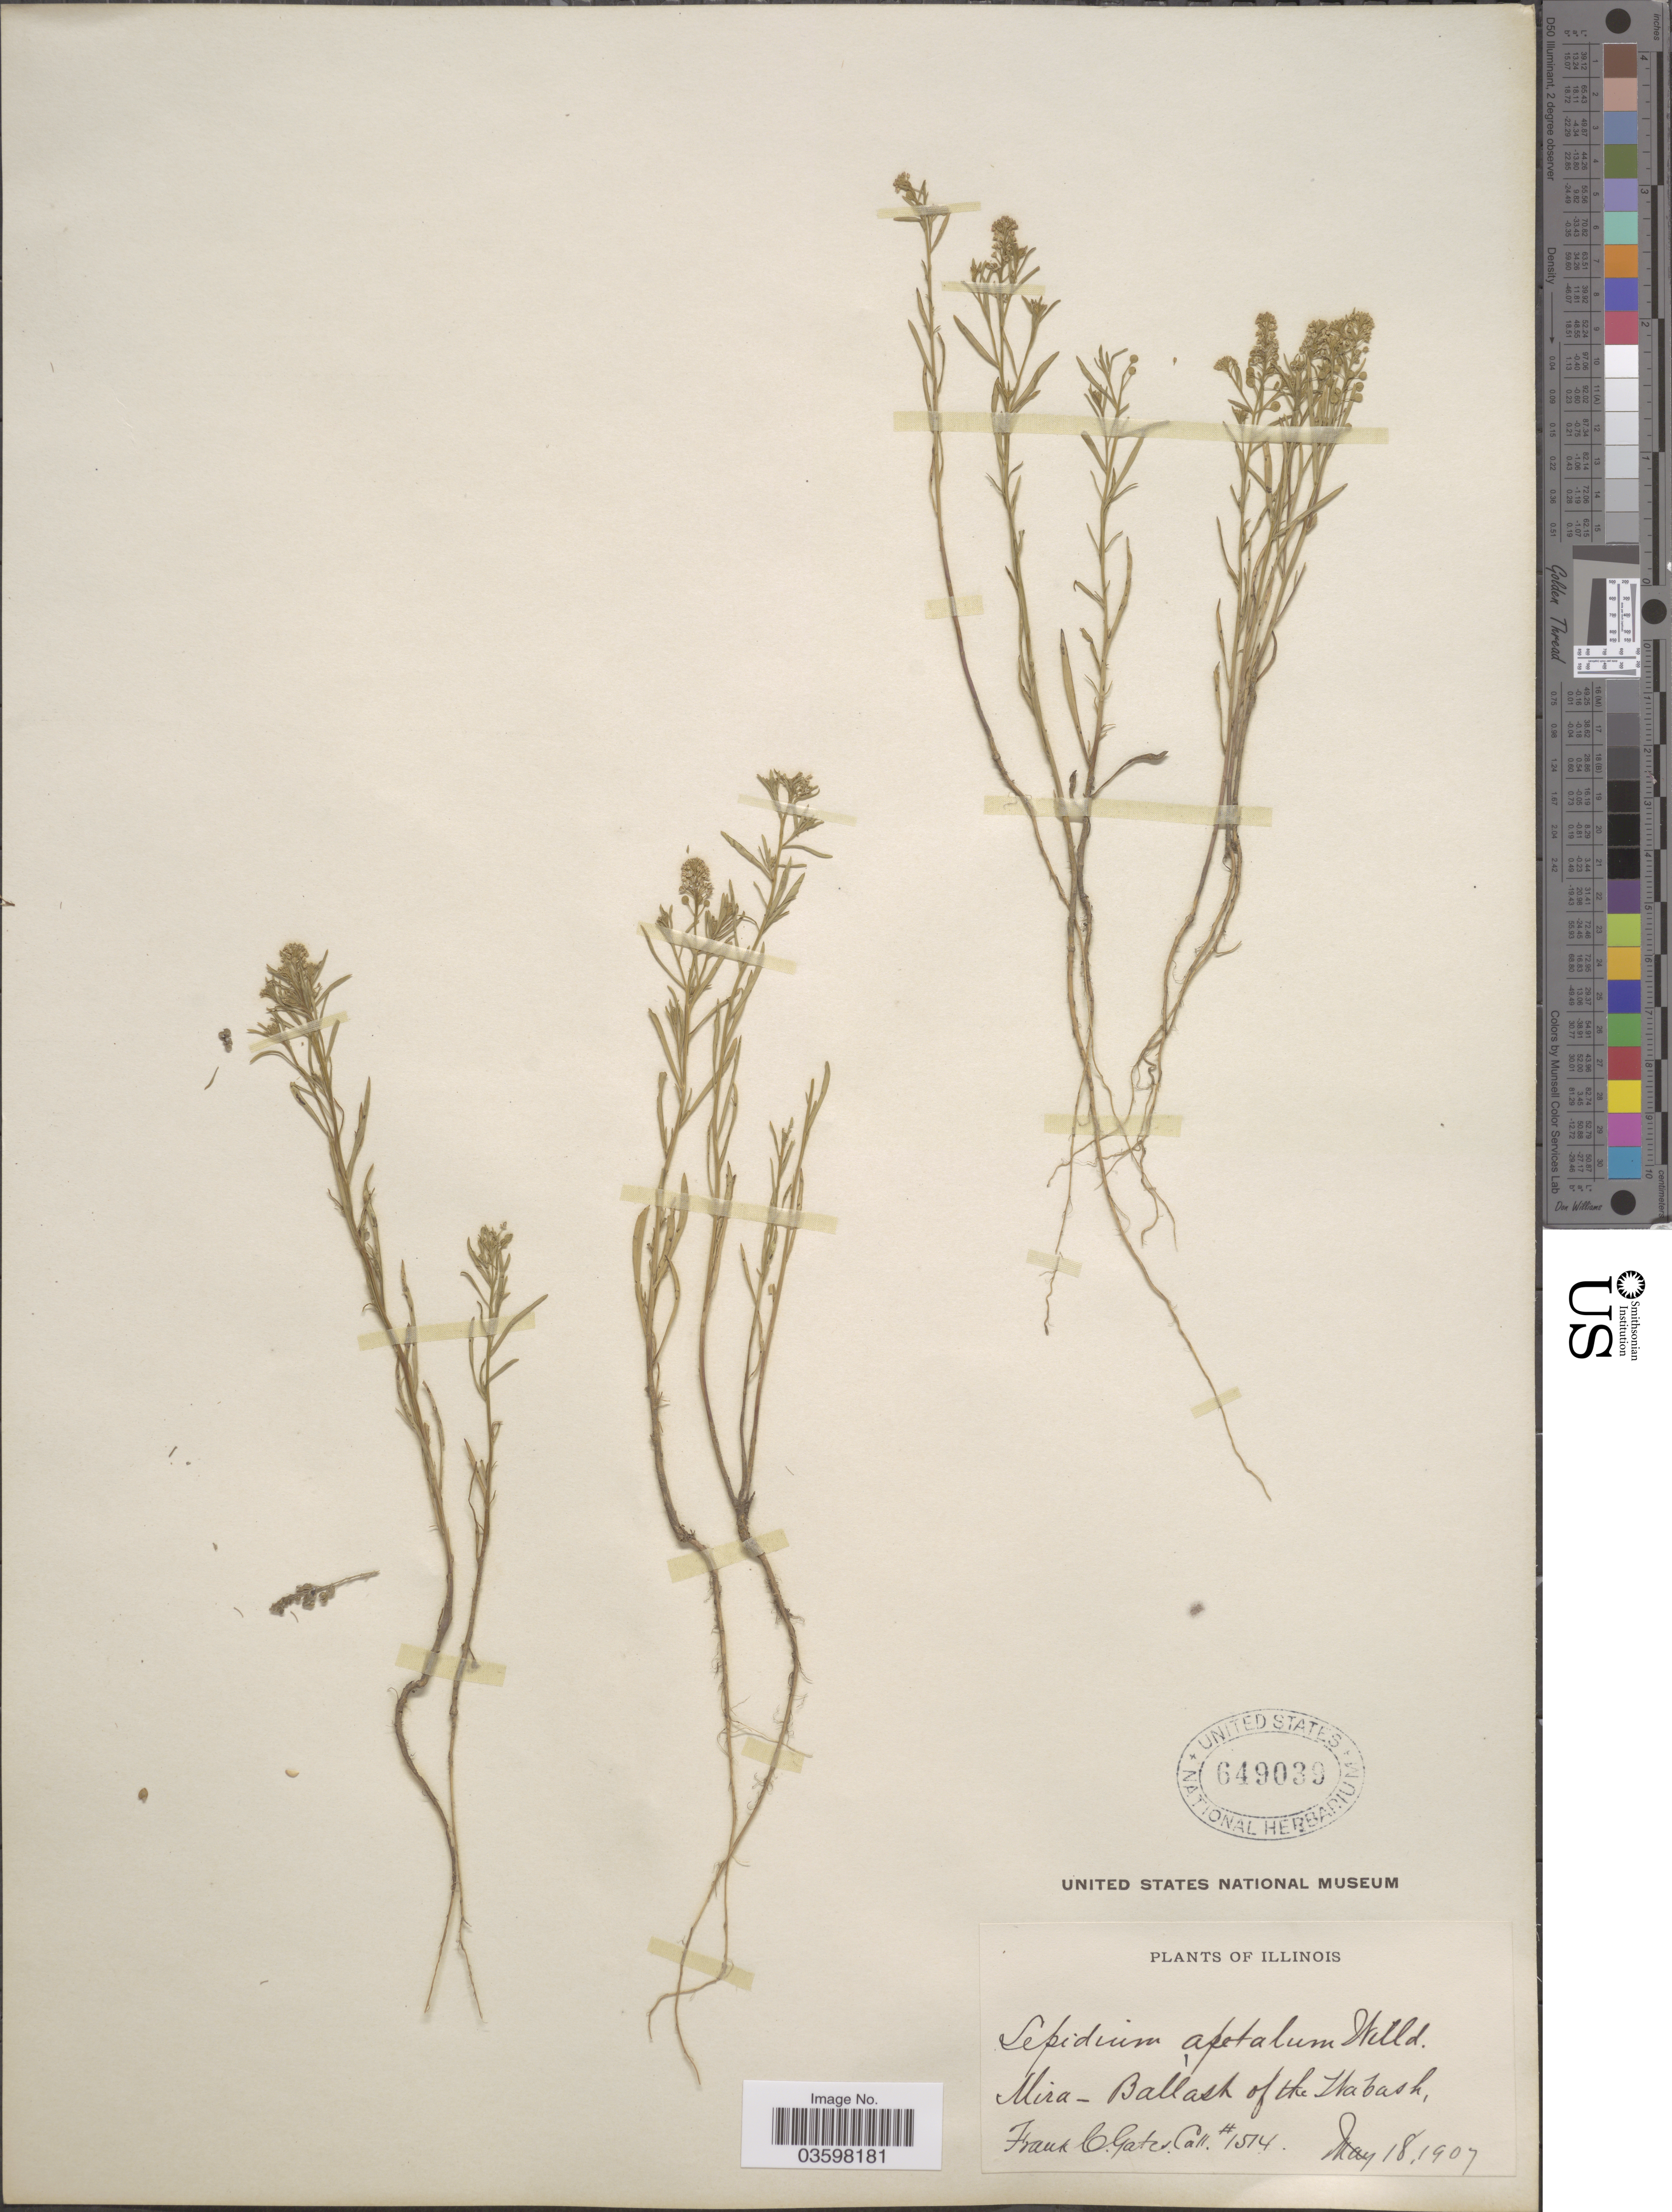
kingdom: Plantae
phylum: Tracheophyta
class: Magnoliopsida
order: Brassicales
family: Brassicaceae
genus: Lepidium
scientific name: Lepidium densiflorum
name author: Schrad.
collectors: F. C. Gates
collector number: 1514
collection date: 1907-05-18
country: United States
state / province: Illinois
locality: Mira - Ballast of the Wabash.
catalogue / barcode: US 649039